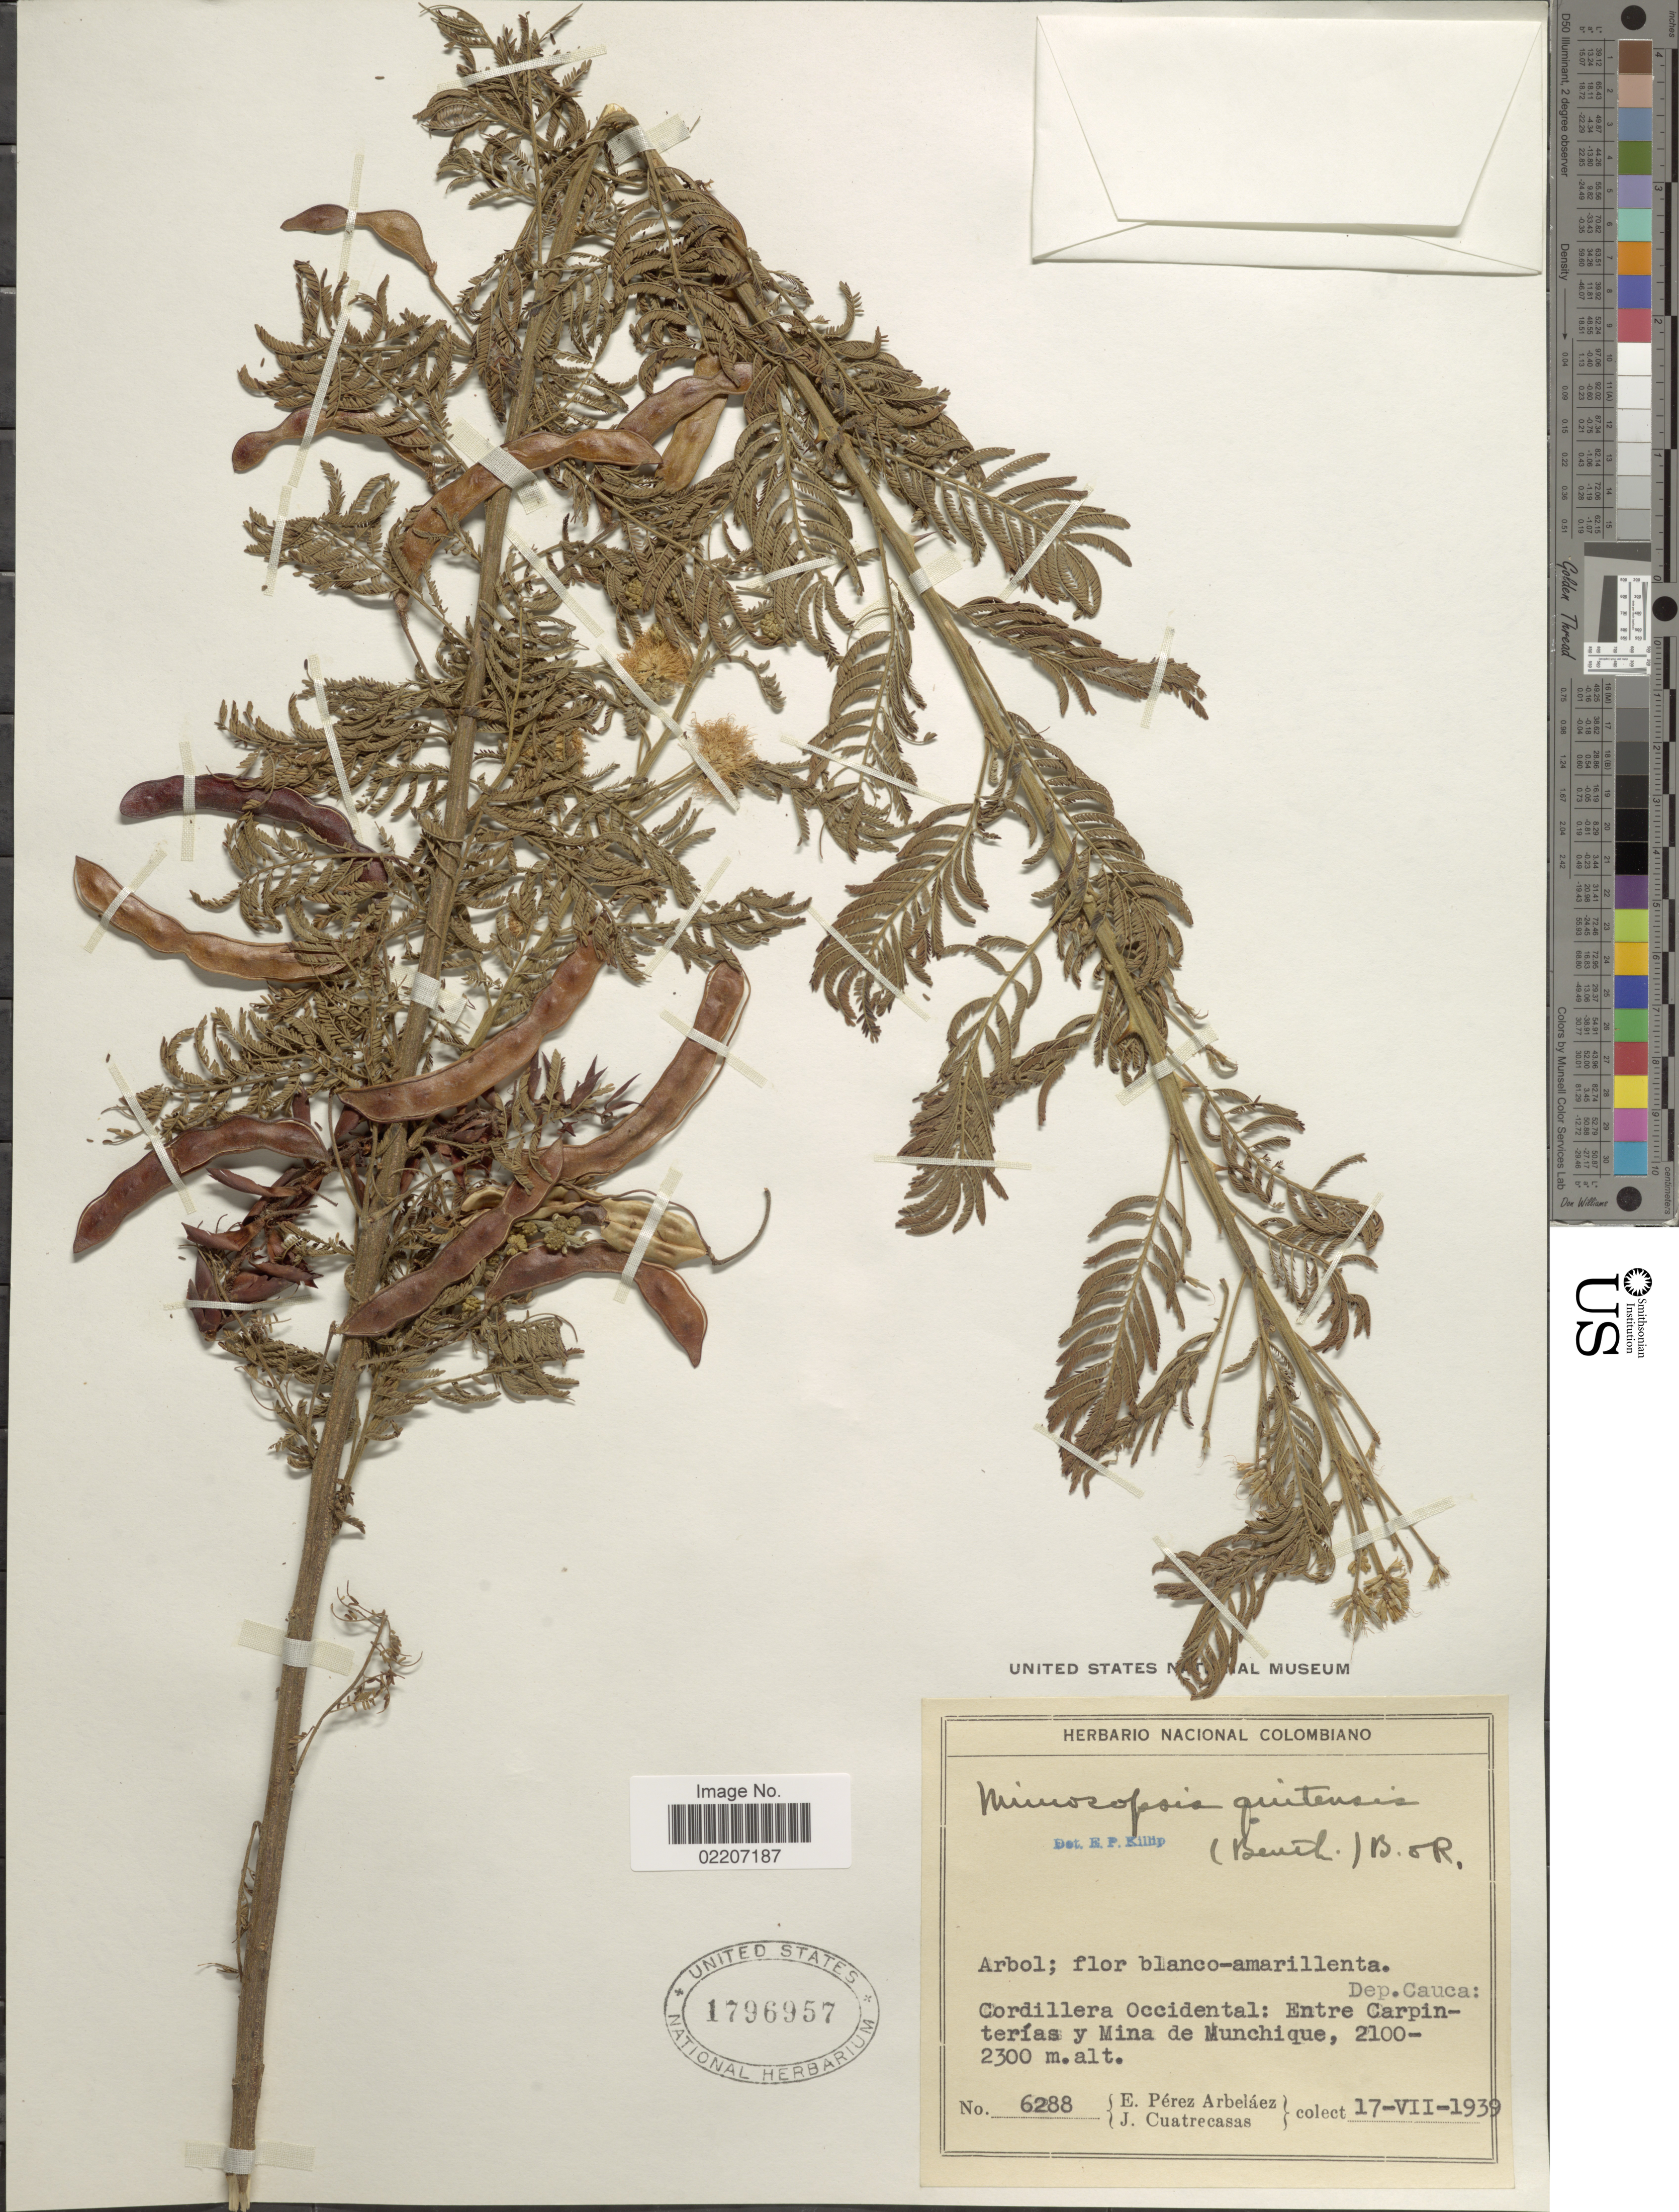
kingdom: Plantae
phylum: Tracheophyta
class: Magnoliopsida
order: Fabales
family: Fabaceae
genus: Mimosa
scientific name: Mimosa quitensis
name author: Benth.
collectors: E. Pérez Arbeláez & J. Cuatrecasas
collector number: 6288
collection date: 1939-07-17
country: Colombia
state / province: Cauca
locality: Dep.: Cauca, Cordillera Occidental: Entre Carpinterias y MIna de Munchique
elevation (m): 2100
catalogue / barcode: US 1796957